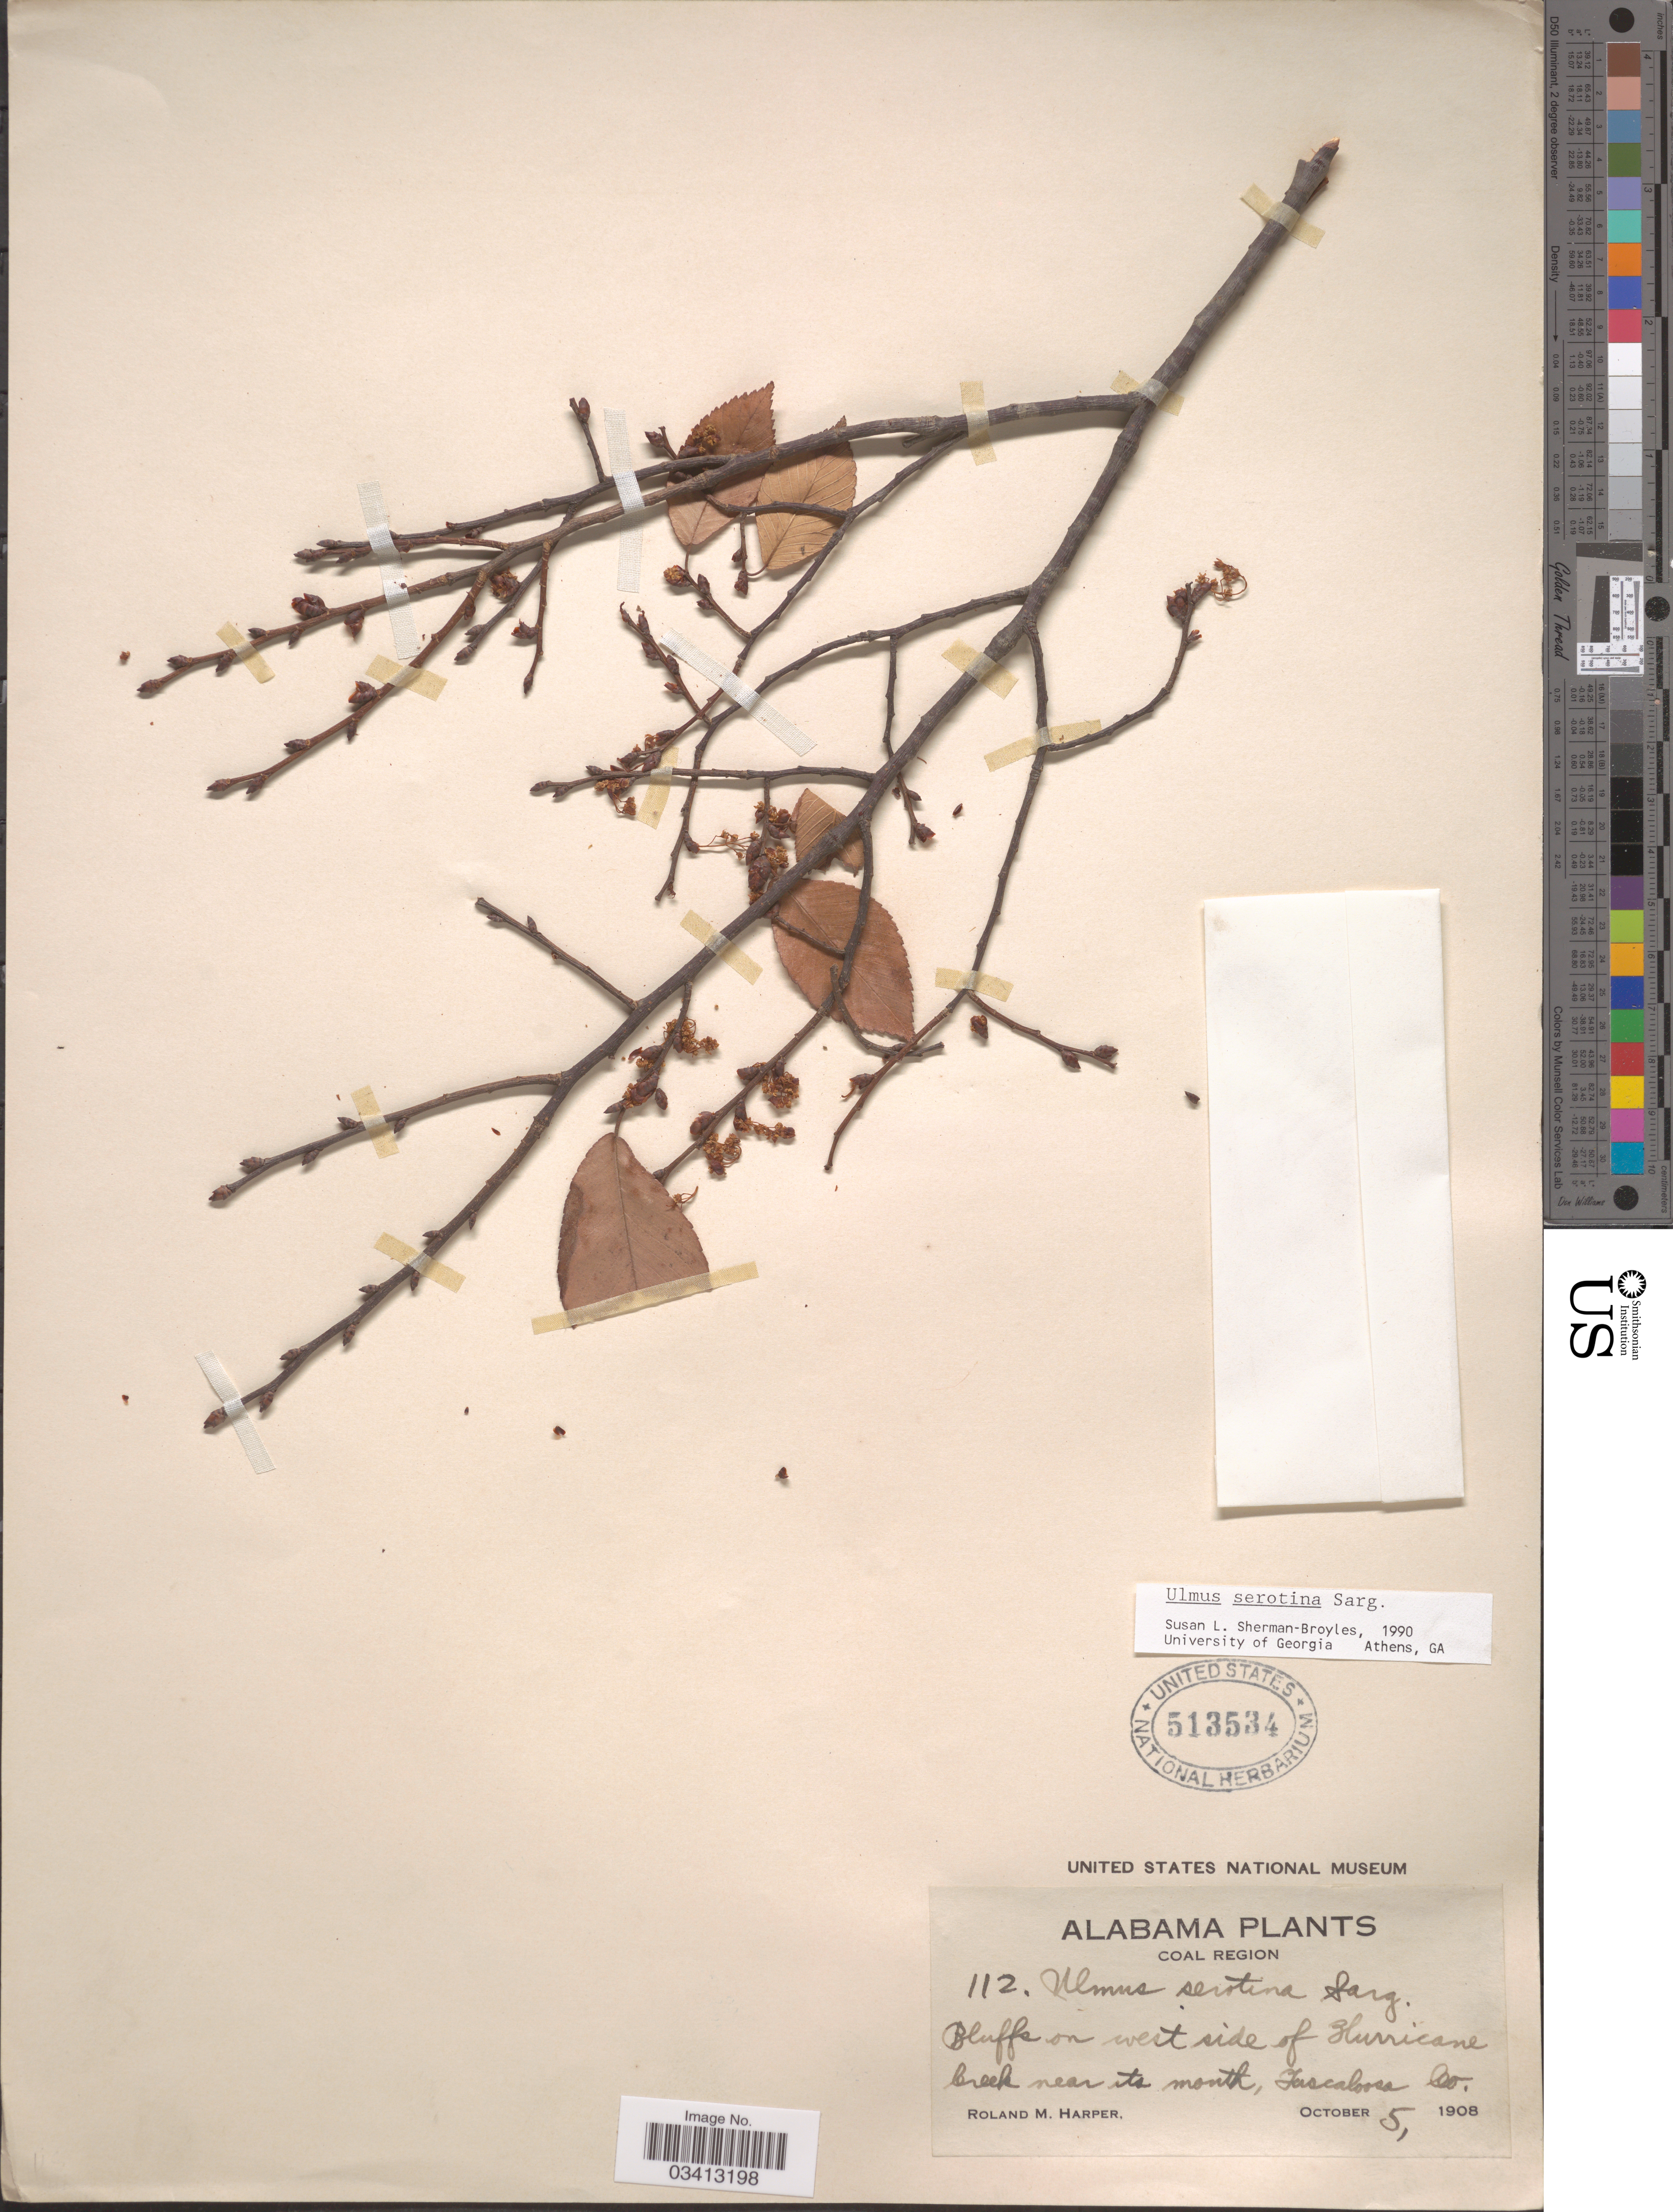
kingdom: Plantae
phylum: Tracheophyta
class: Magnoliopsida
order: Rosales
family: Ulmaceae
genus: Ulmus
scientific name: Ulmus serotina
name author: Sarg.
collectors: R. M. Harper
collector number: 112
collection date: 1908-10-05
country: United States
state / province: Alabama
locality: Coal Region. Bluffs on west side of Hurricane Creek near the mouth, Tascaloosa Co.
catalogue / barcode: US 513534